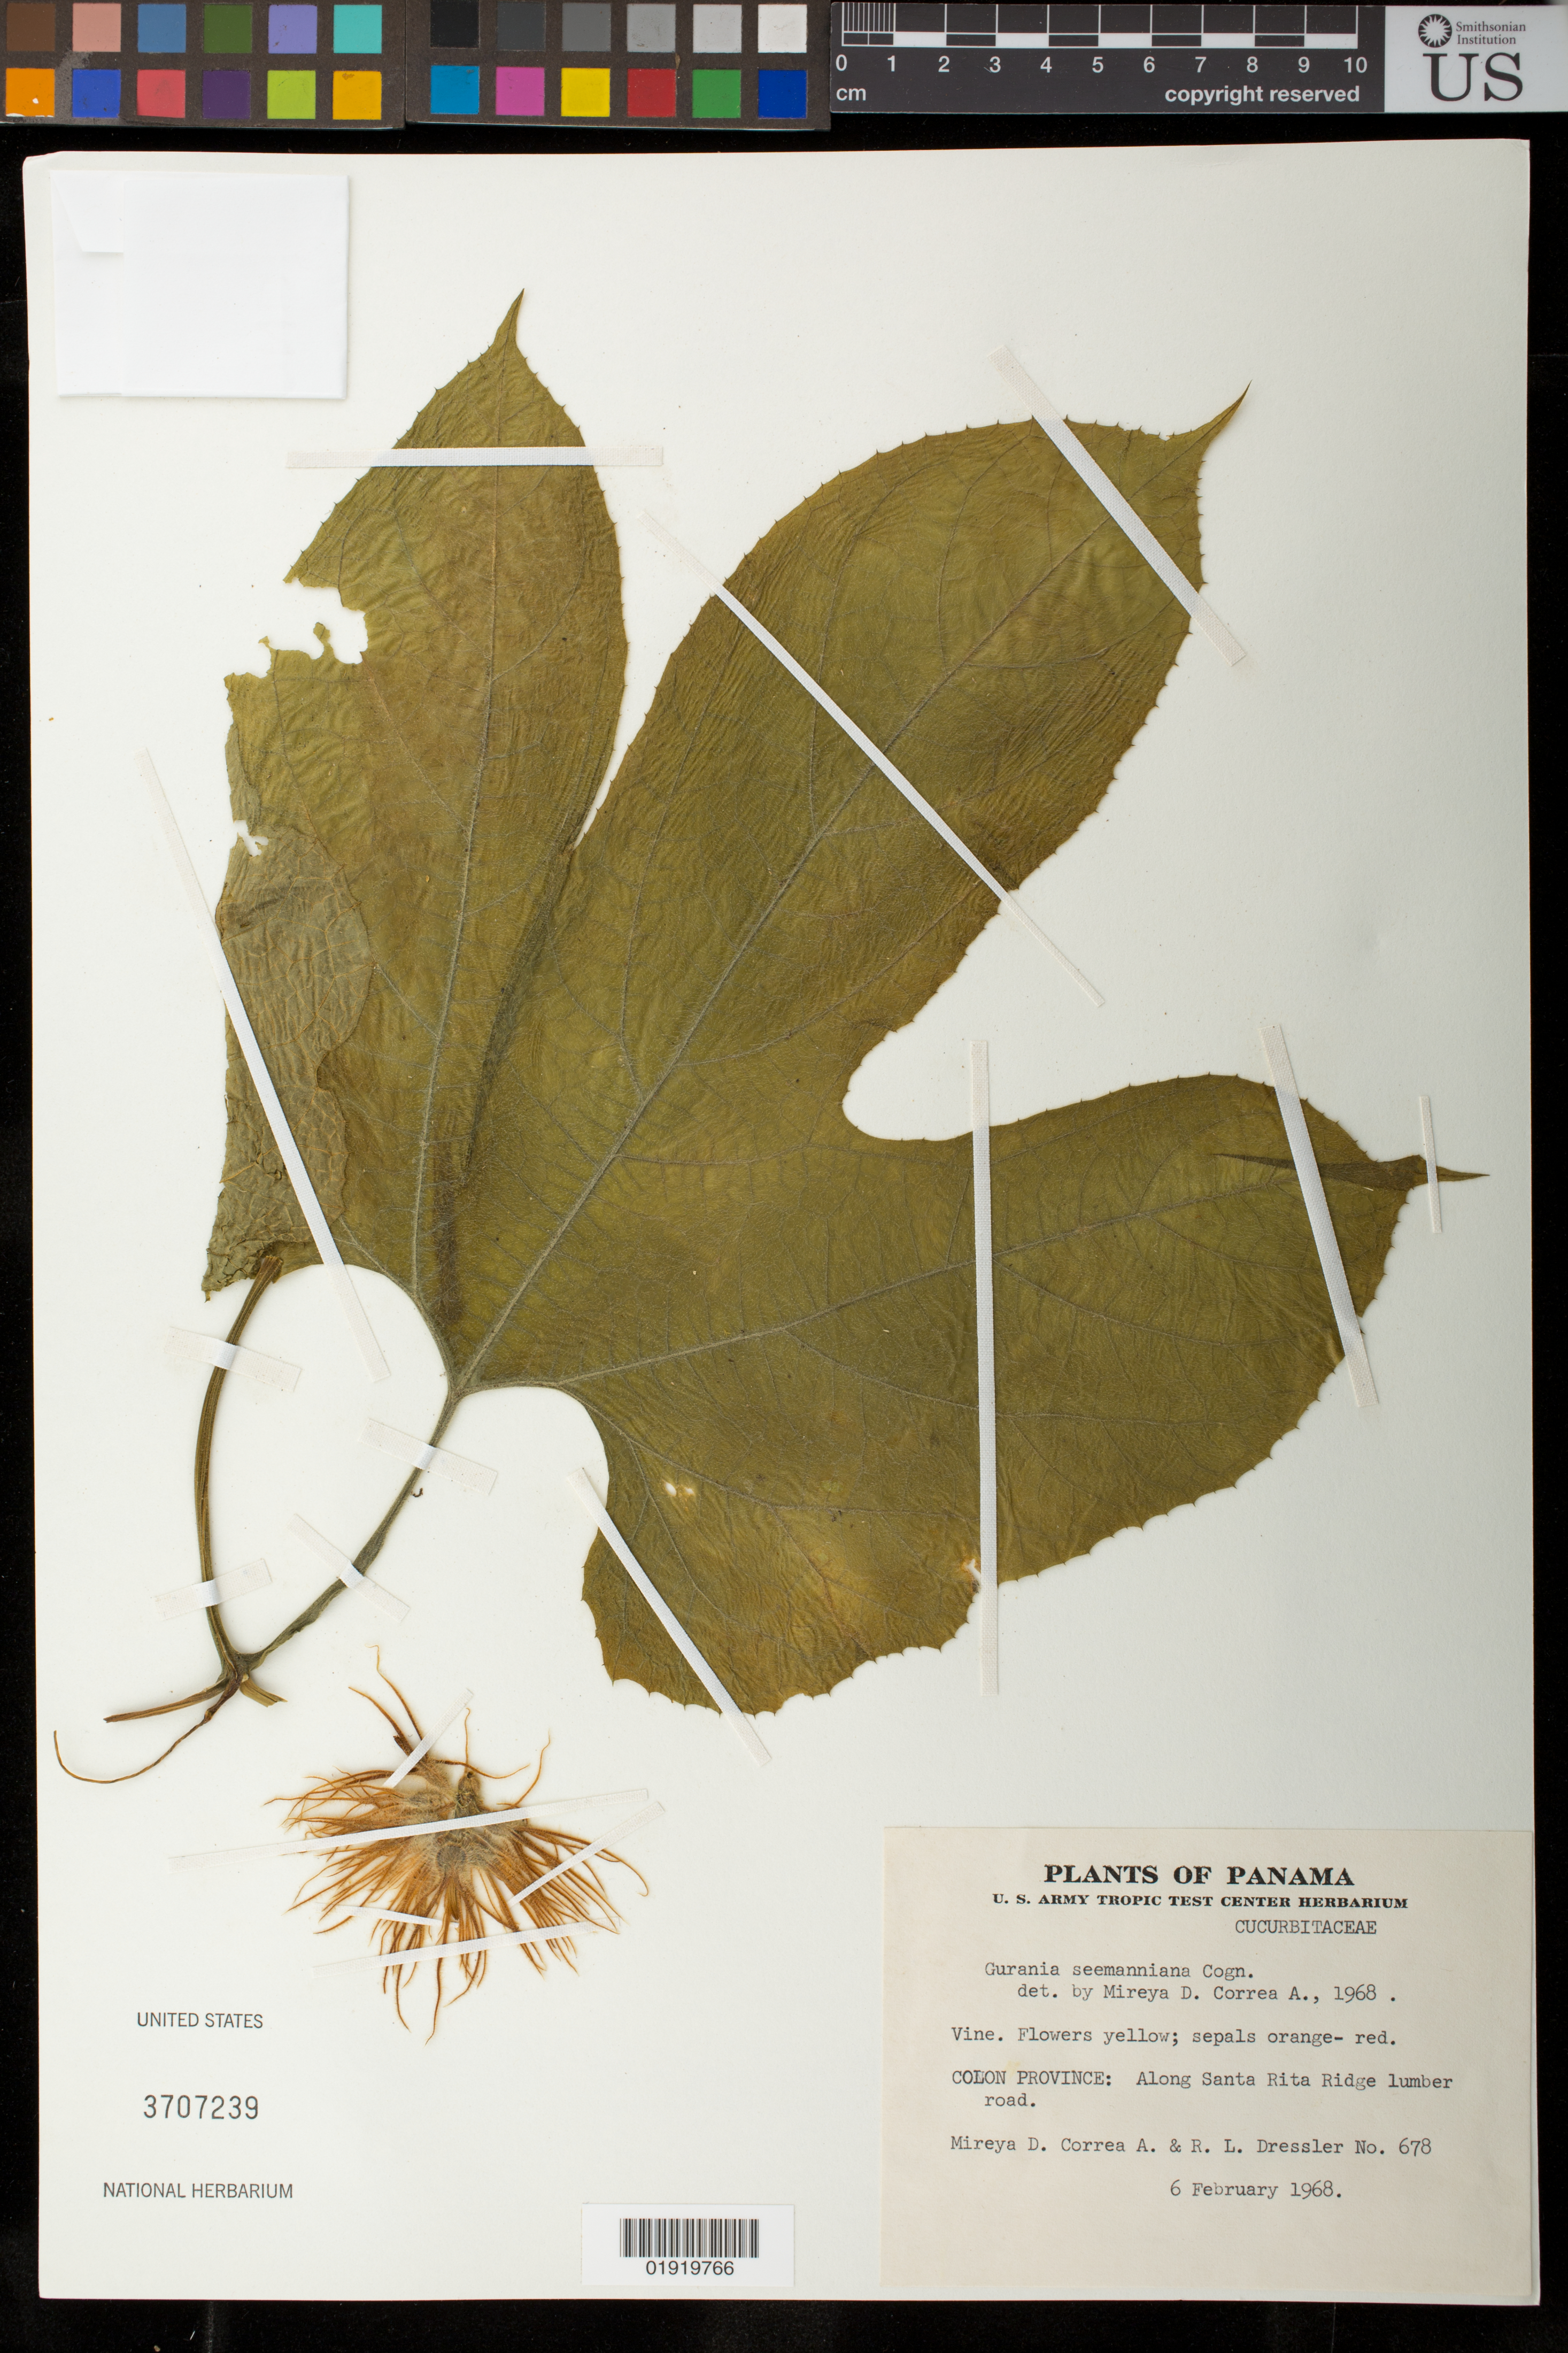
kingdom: Plantae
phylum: Tracheophyta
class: Magnoliopsida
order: Cucurbitales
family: Cucurbitaceae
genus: Gurania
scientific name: Gurania seemanniana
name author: Cogn.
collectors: M. D. Corrêa-A. & R. Dressler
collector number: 678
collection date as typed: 06 Feb 1968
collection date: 1968-02-06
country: Panama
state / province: Colón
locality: Colon Province: along Santa Rita Ridge lumber road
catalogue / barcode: US 3707239